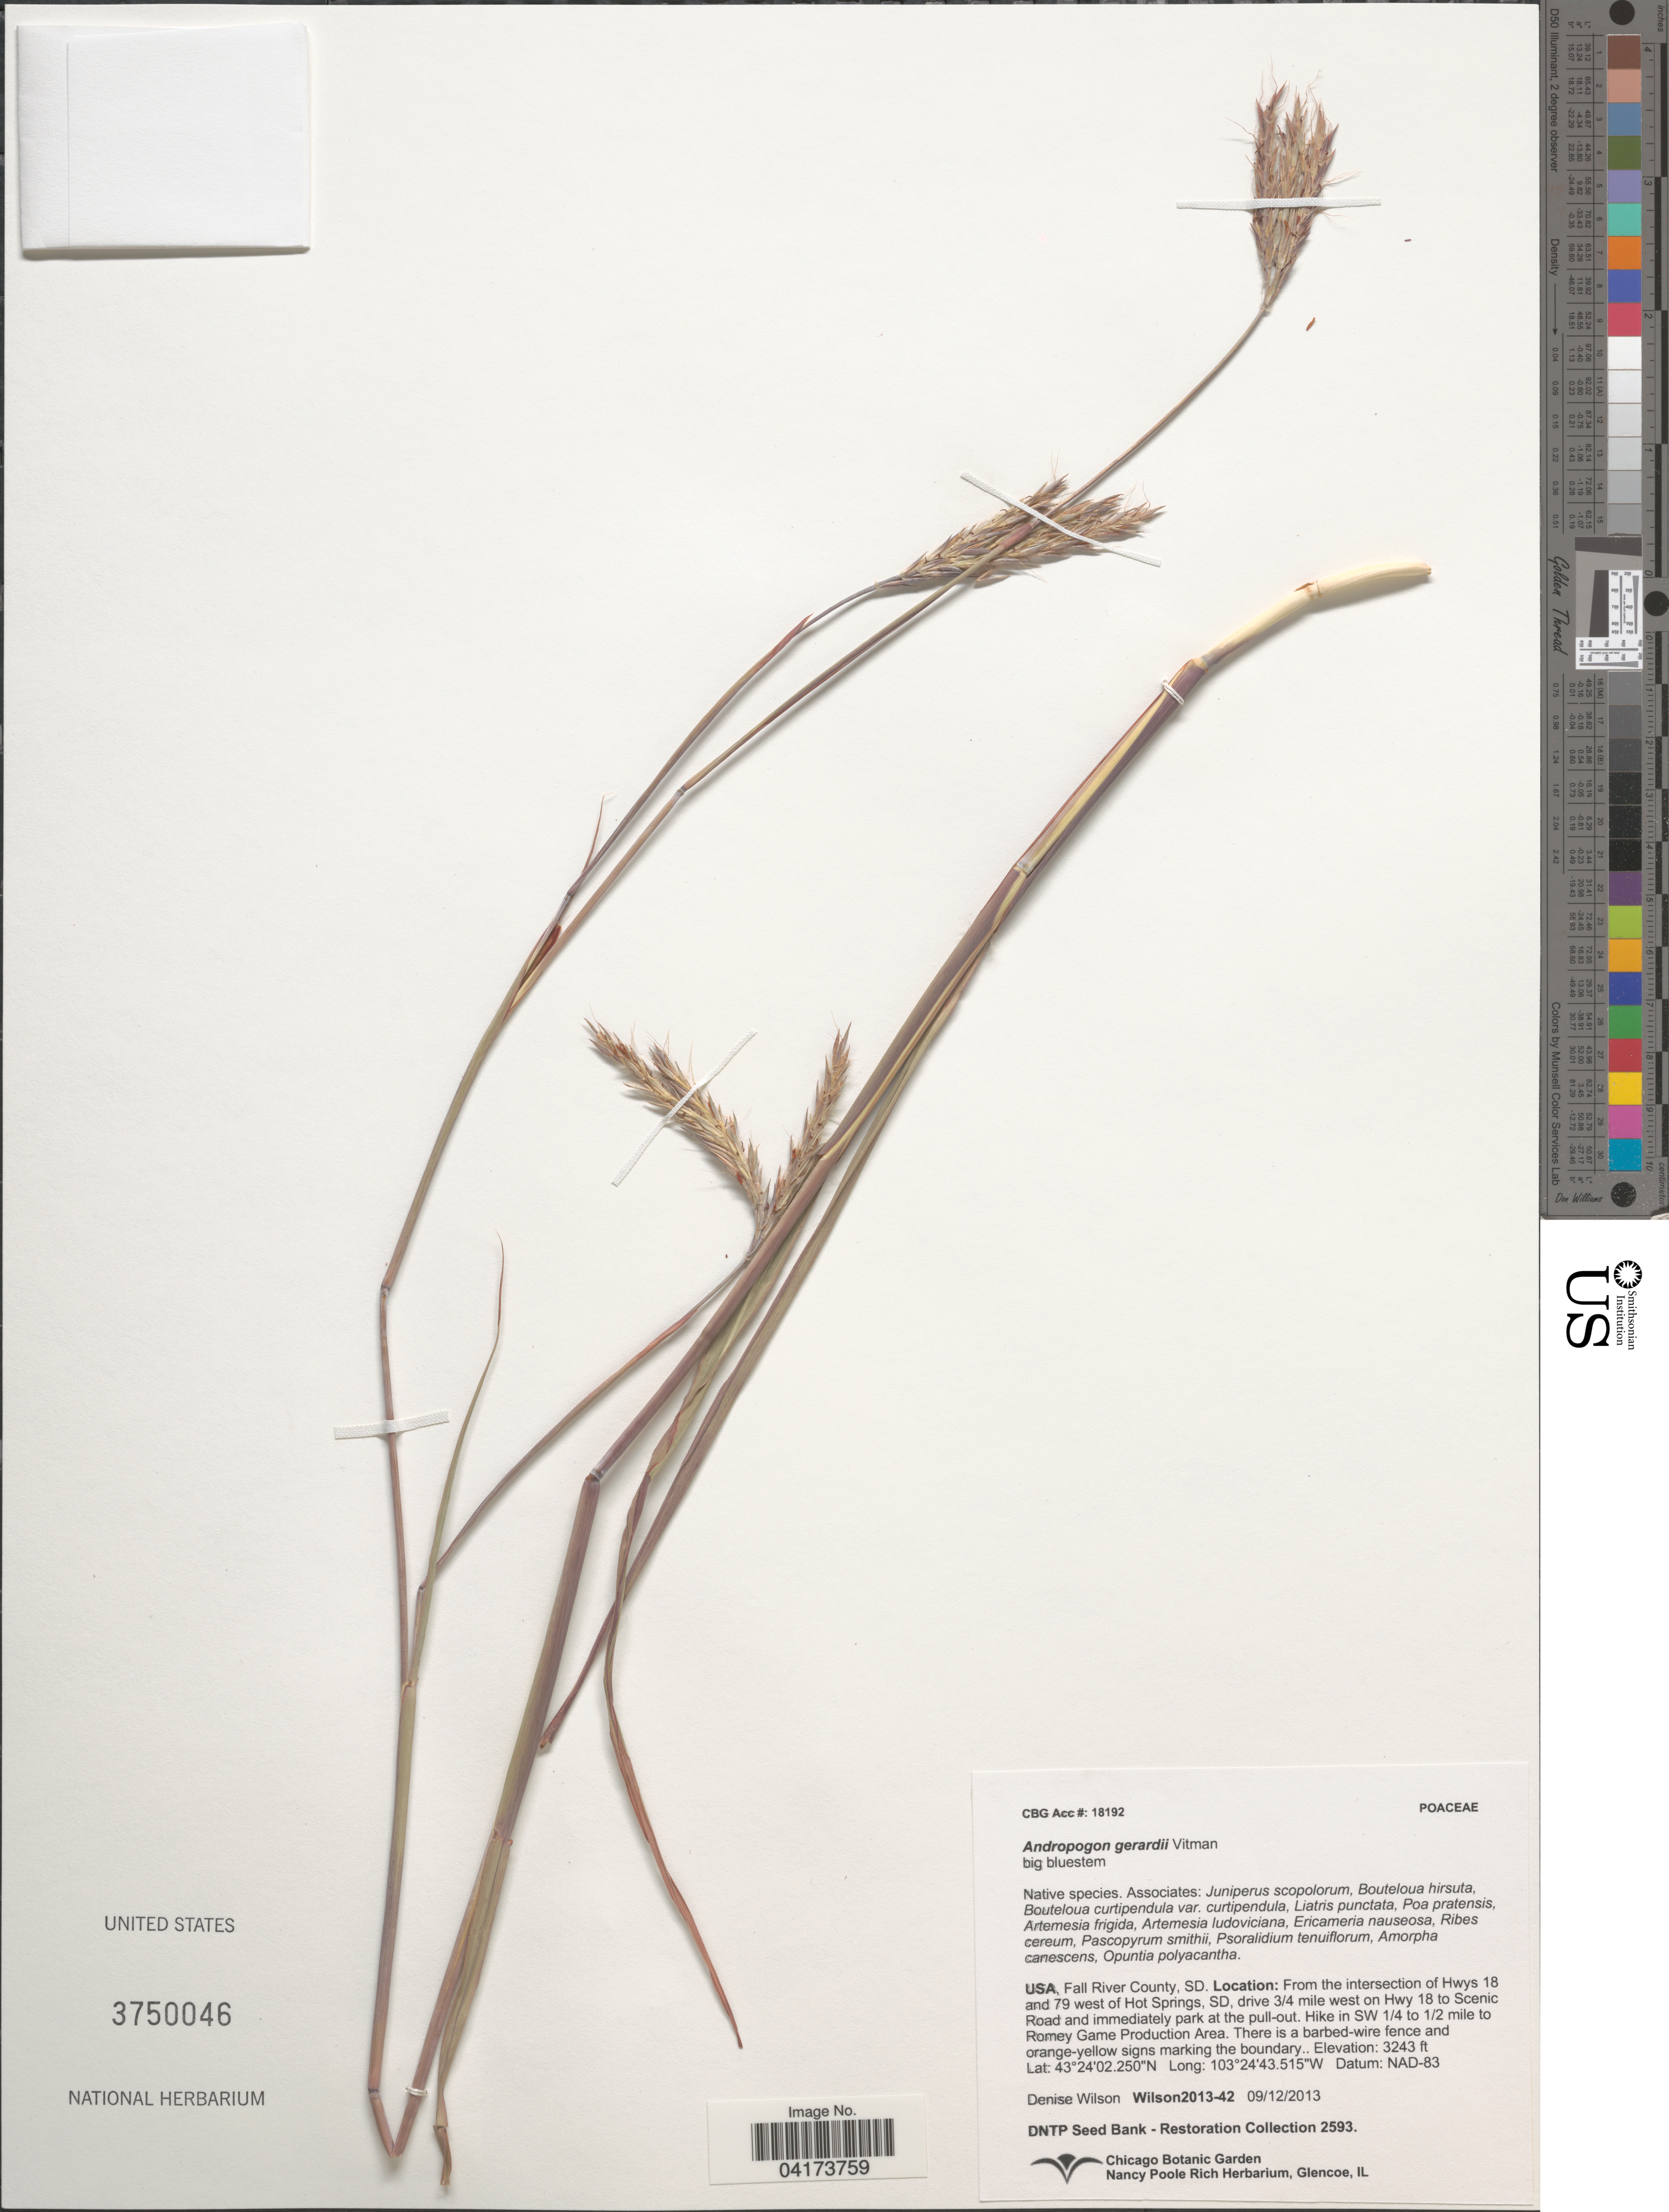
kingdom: Plantae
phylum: Tracheophyta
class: Liliopsida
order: Poales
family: Poaceae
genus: Andropogon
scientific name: Andropogon gerardii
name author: Vitman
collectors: D. Wilson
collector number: Wilson2013-42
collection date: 2013-09-12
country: United States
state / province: South Dakota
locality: Fall River County. From the intersection of Hwys 18 and 79 west of Hot Springs, SD, drive 3/4 mile west on Hwy 18 to Scenic Road and immediately park at the pull-out. Hike in SW 1/4 to 1/2 mile to Romey Game Production Area. There is a barbed-wire fence and orange-yellow signes marking the boundary.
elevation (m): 988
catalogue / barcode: US 3750046